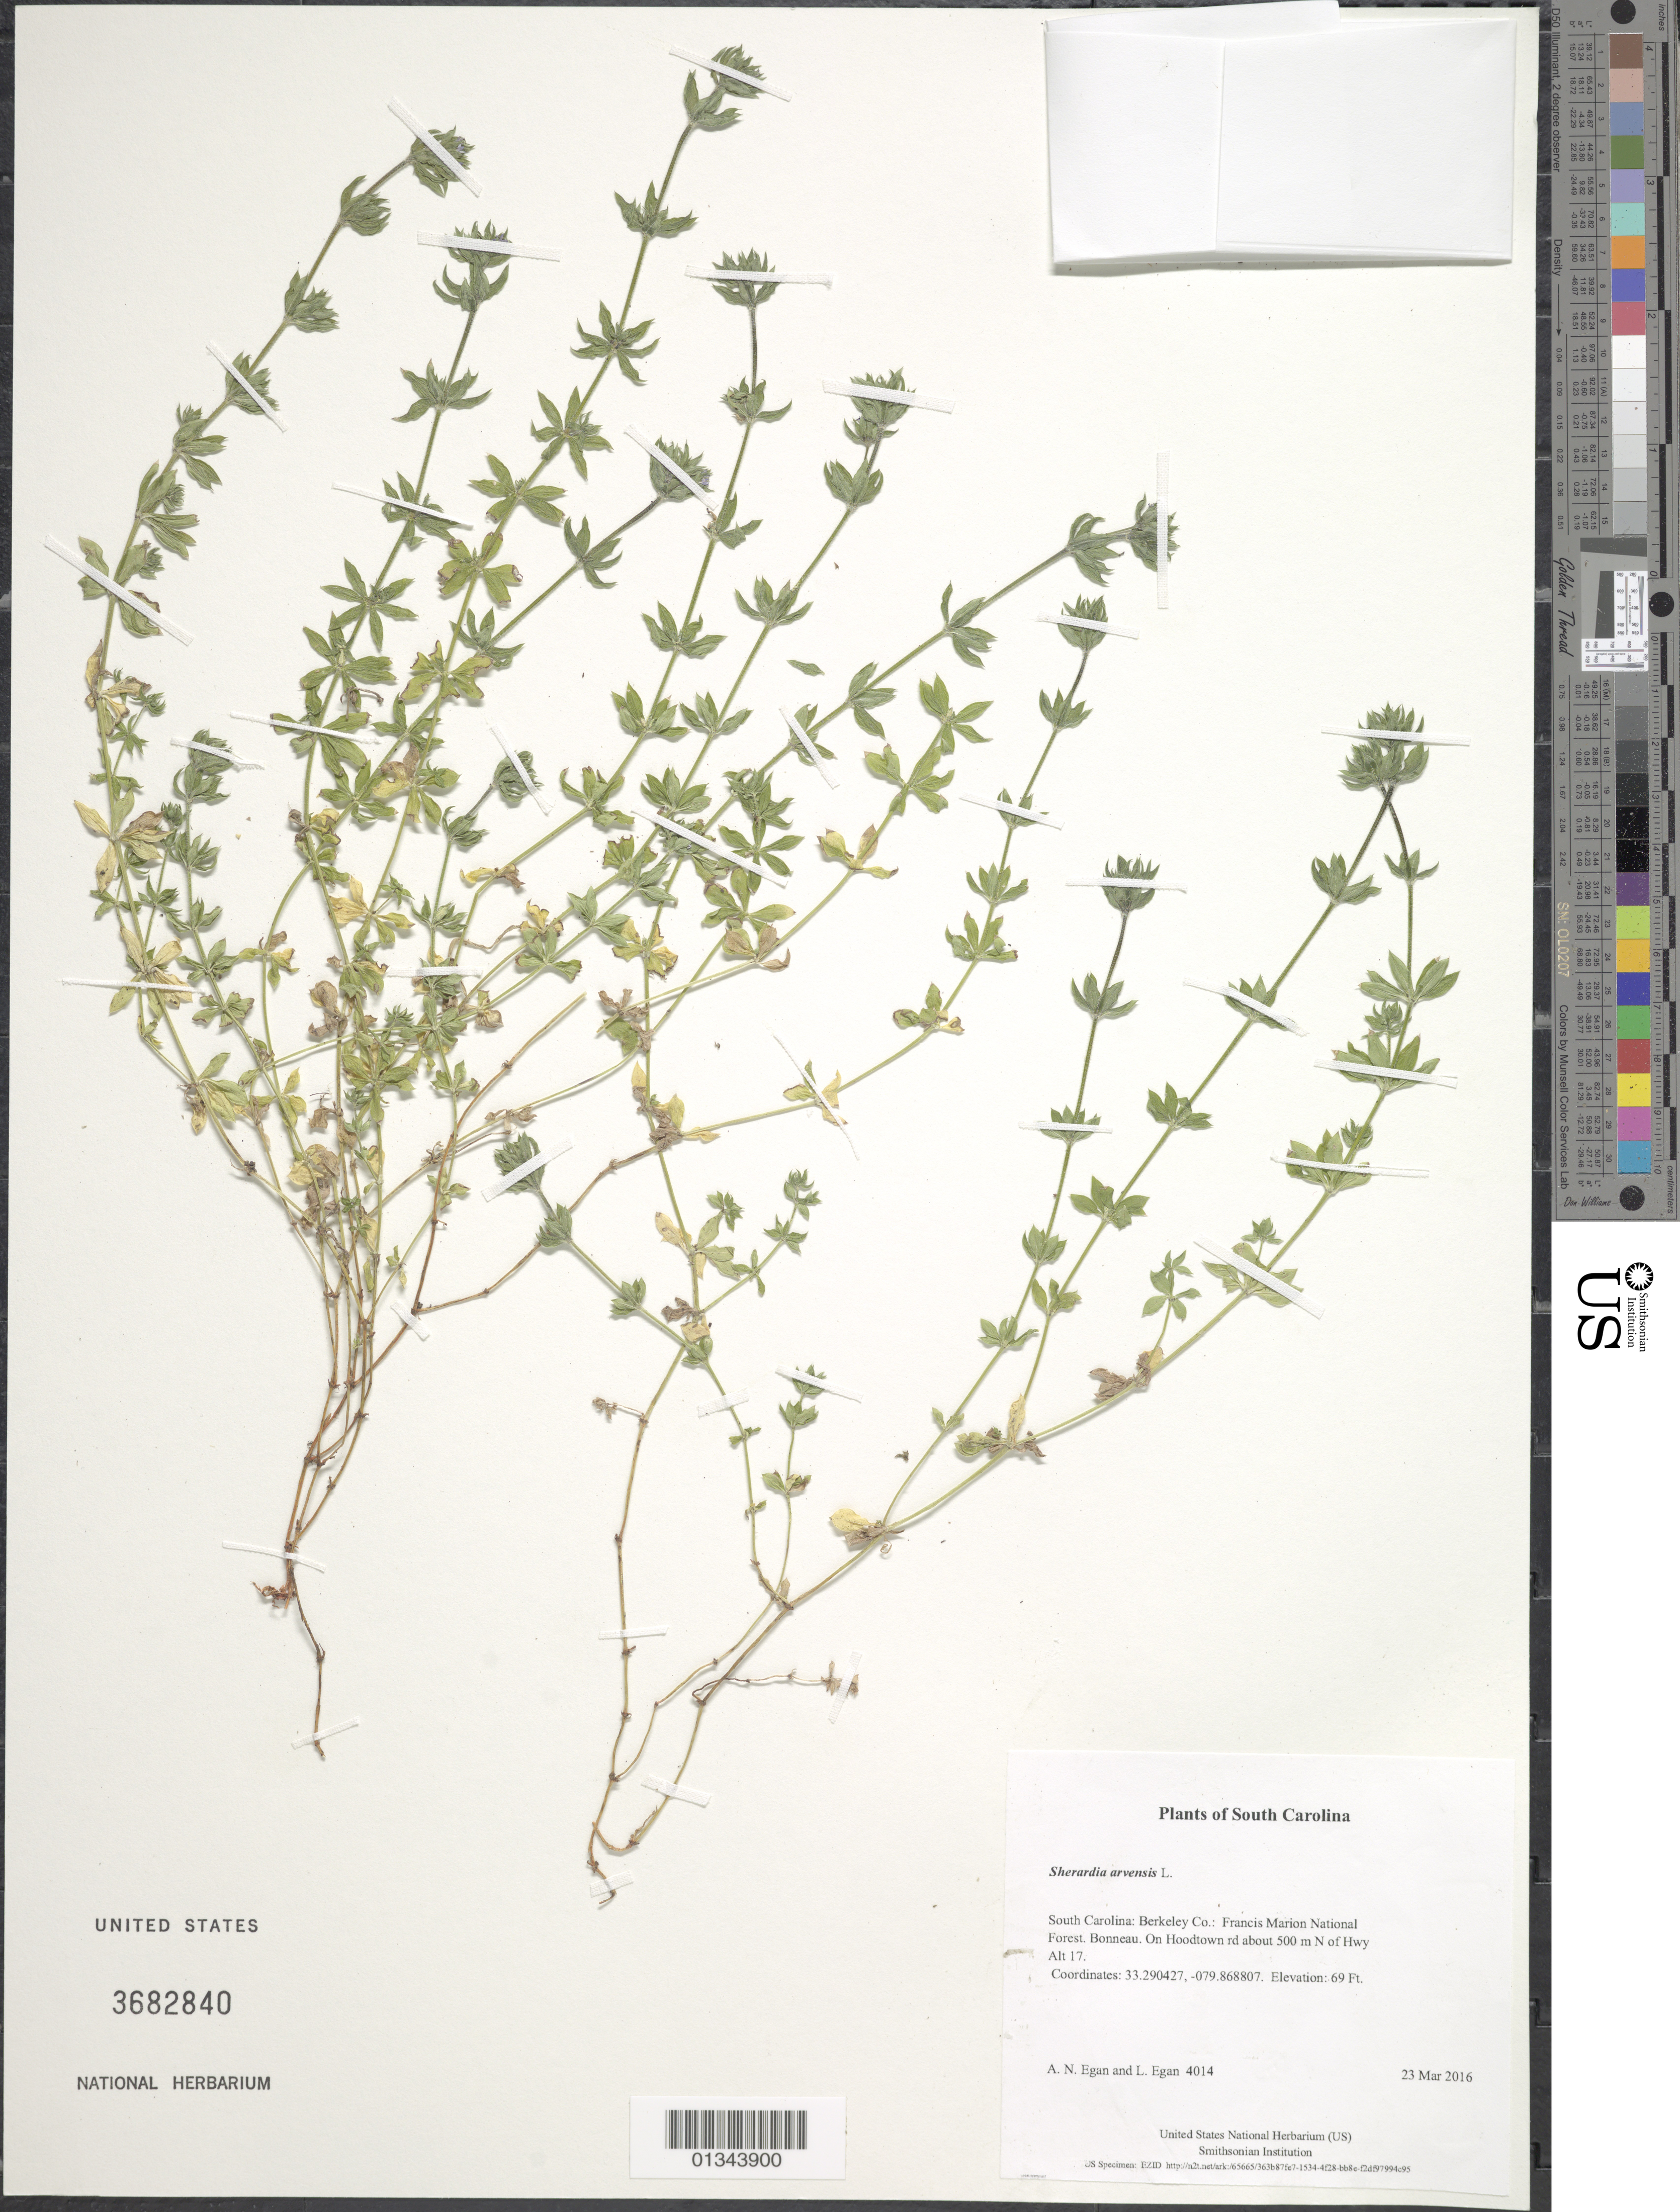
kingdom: Plantae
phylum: Tracheophyta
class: Magnoliopsida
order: Gentianales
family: Rubiaceae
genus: Sherardia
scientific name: Sherardia arvensis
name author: L.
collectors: A. N. Egan & L. Egan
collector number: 4014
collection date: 2016-03-23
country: United States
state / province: South Carolina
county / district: Berkeley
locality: Francis Marion National Forest. Bonneau. On Hoodtown rd about 500 m N of Hwy Alt 17.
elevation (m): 21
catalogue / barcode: US 3682840